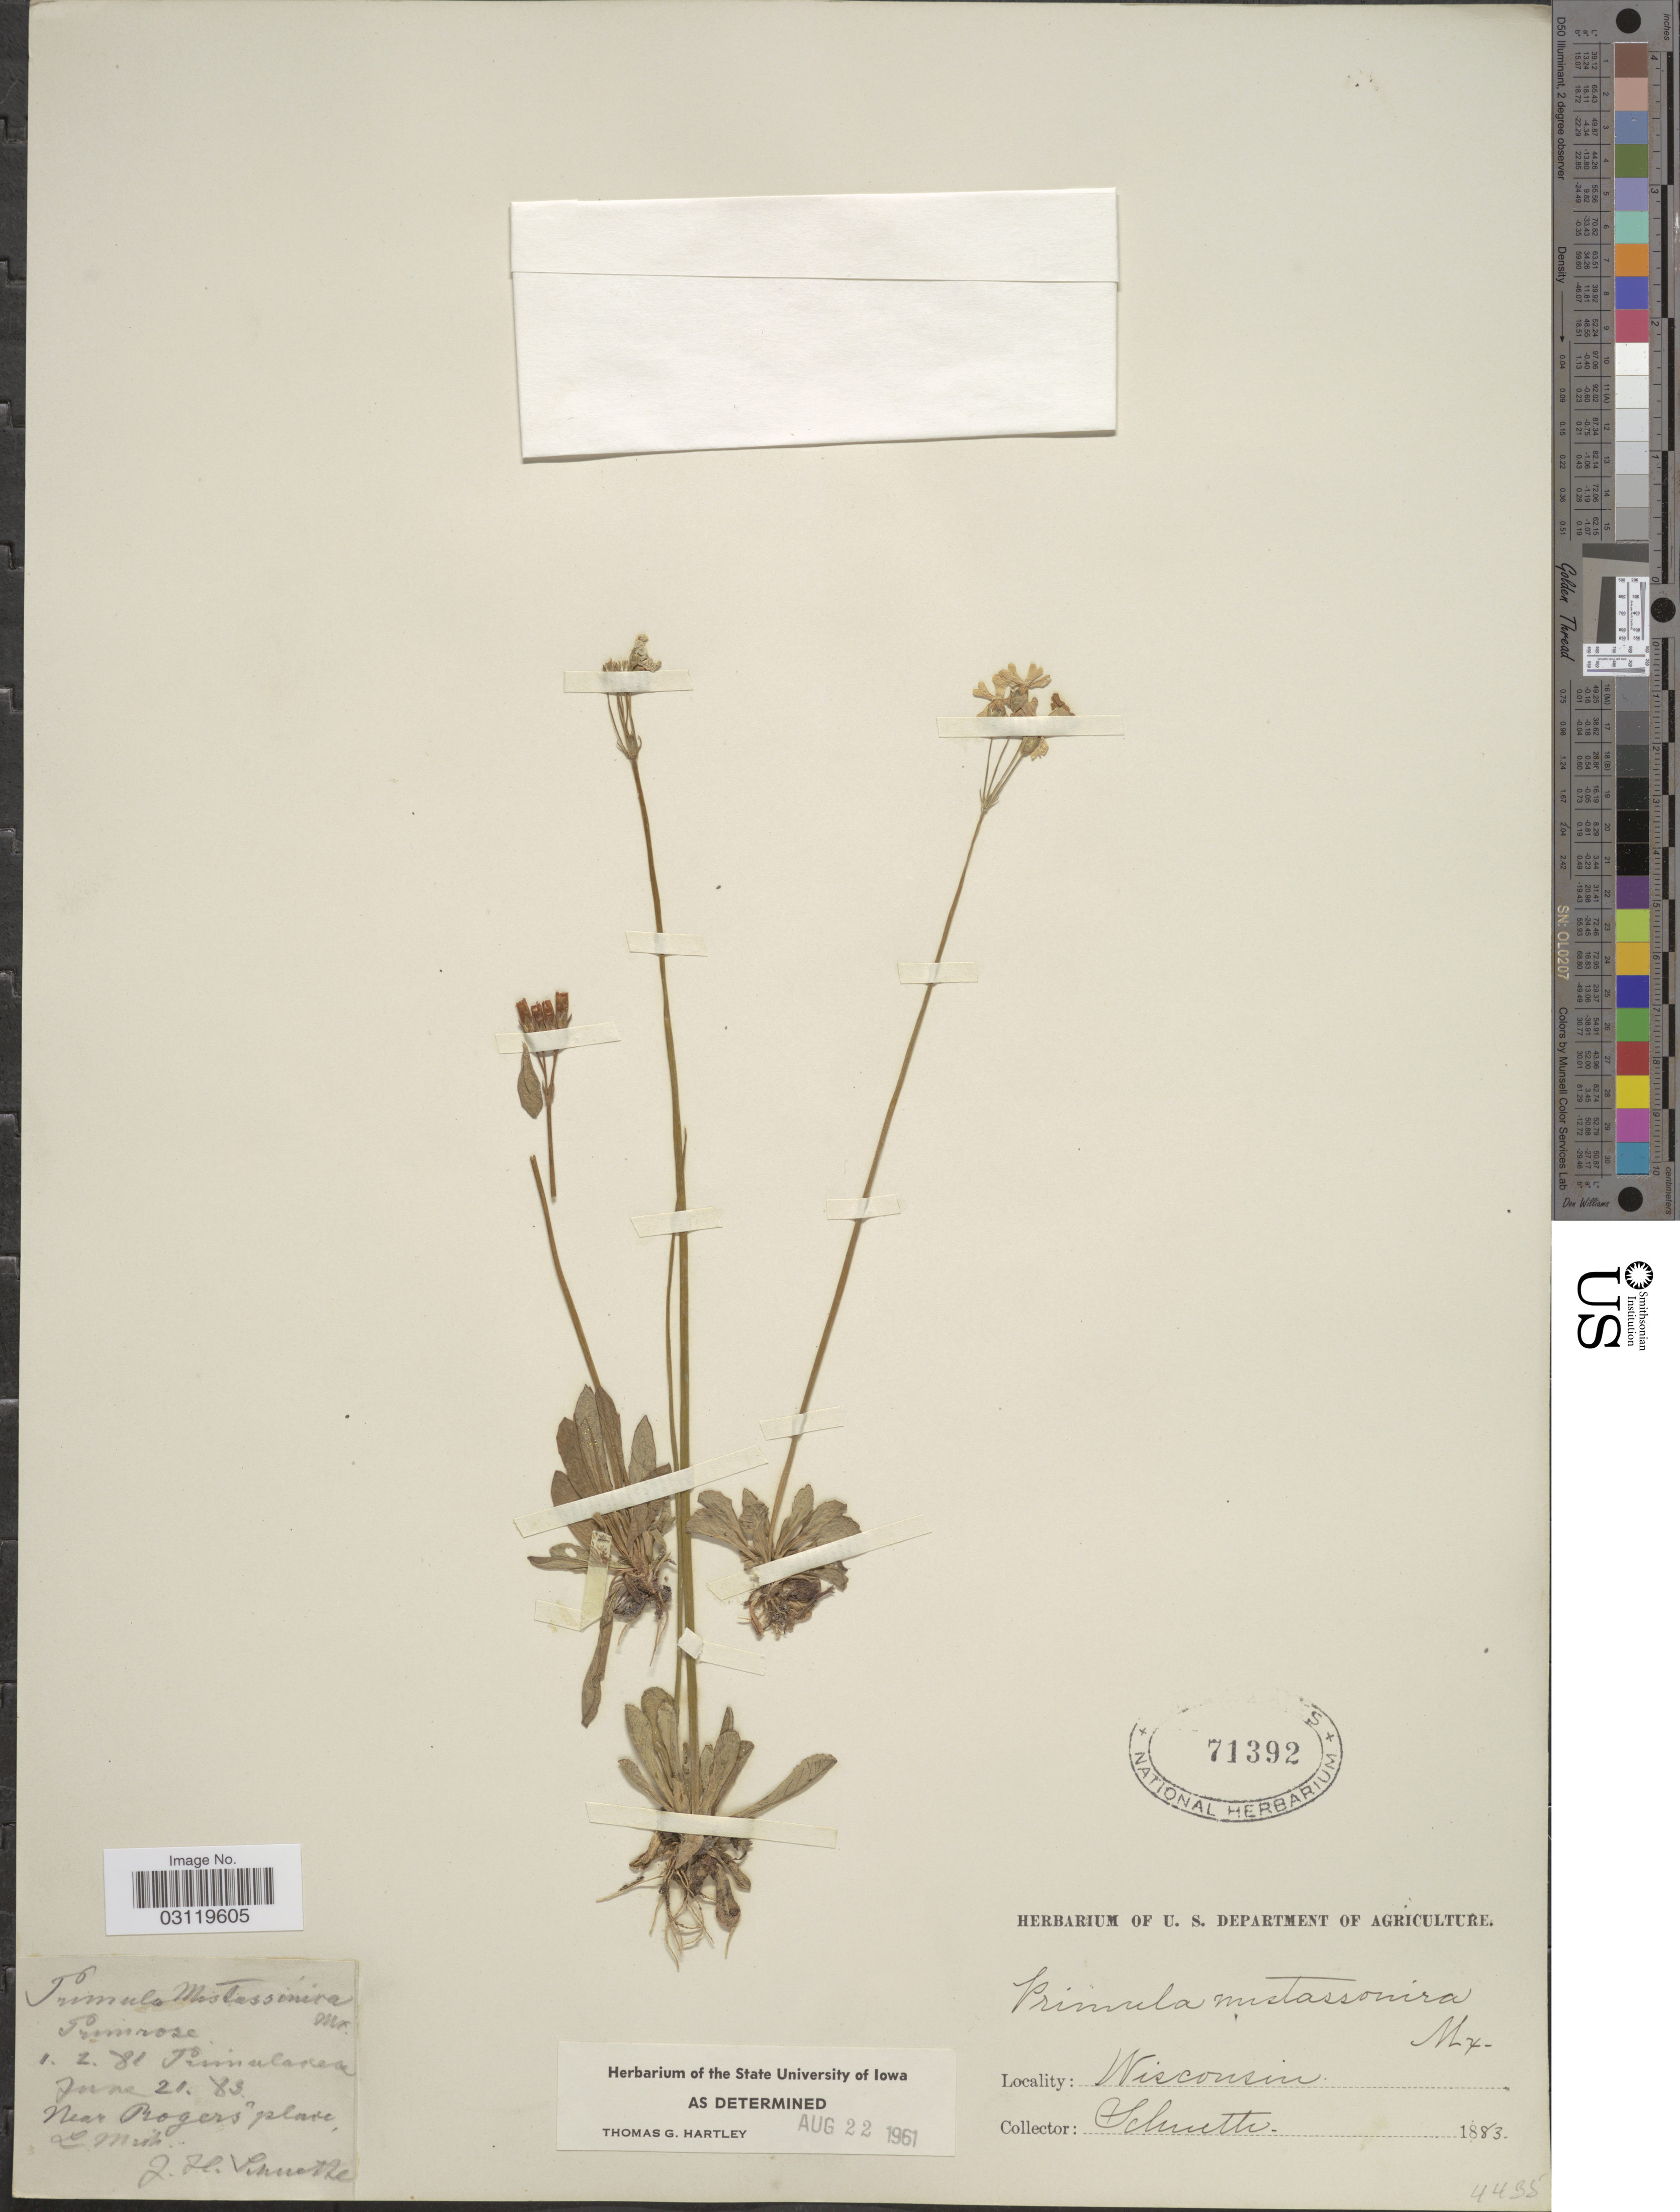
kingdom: Plantae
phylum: Tracheophyta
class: Magnoliopsida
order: Ericales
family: Primulaceae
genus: Primula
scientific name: Primula mistassinica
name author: Michx.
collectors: J. H. Schuette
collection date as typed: Transcribed d/m/y: 21/6/83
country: United States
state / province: Wisconsin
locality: Near Roger's place, L. Mich. [Lake Michigan]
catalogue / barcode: US 71392